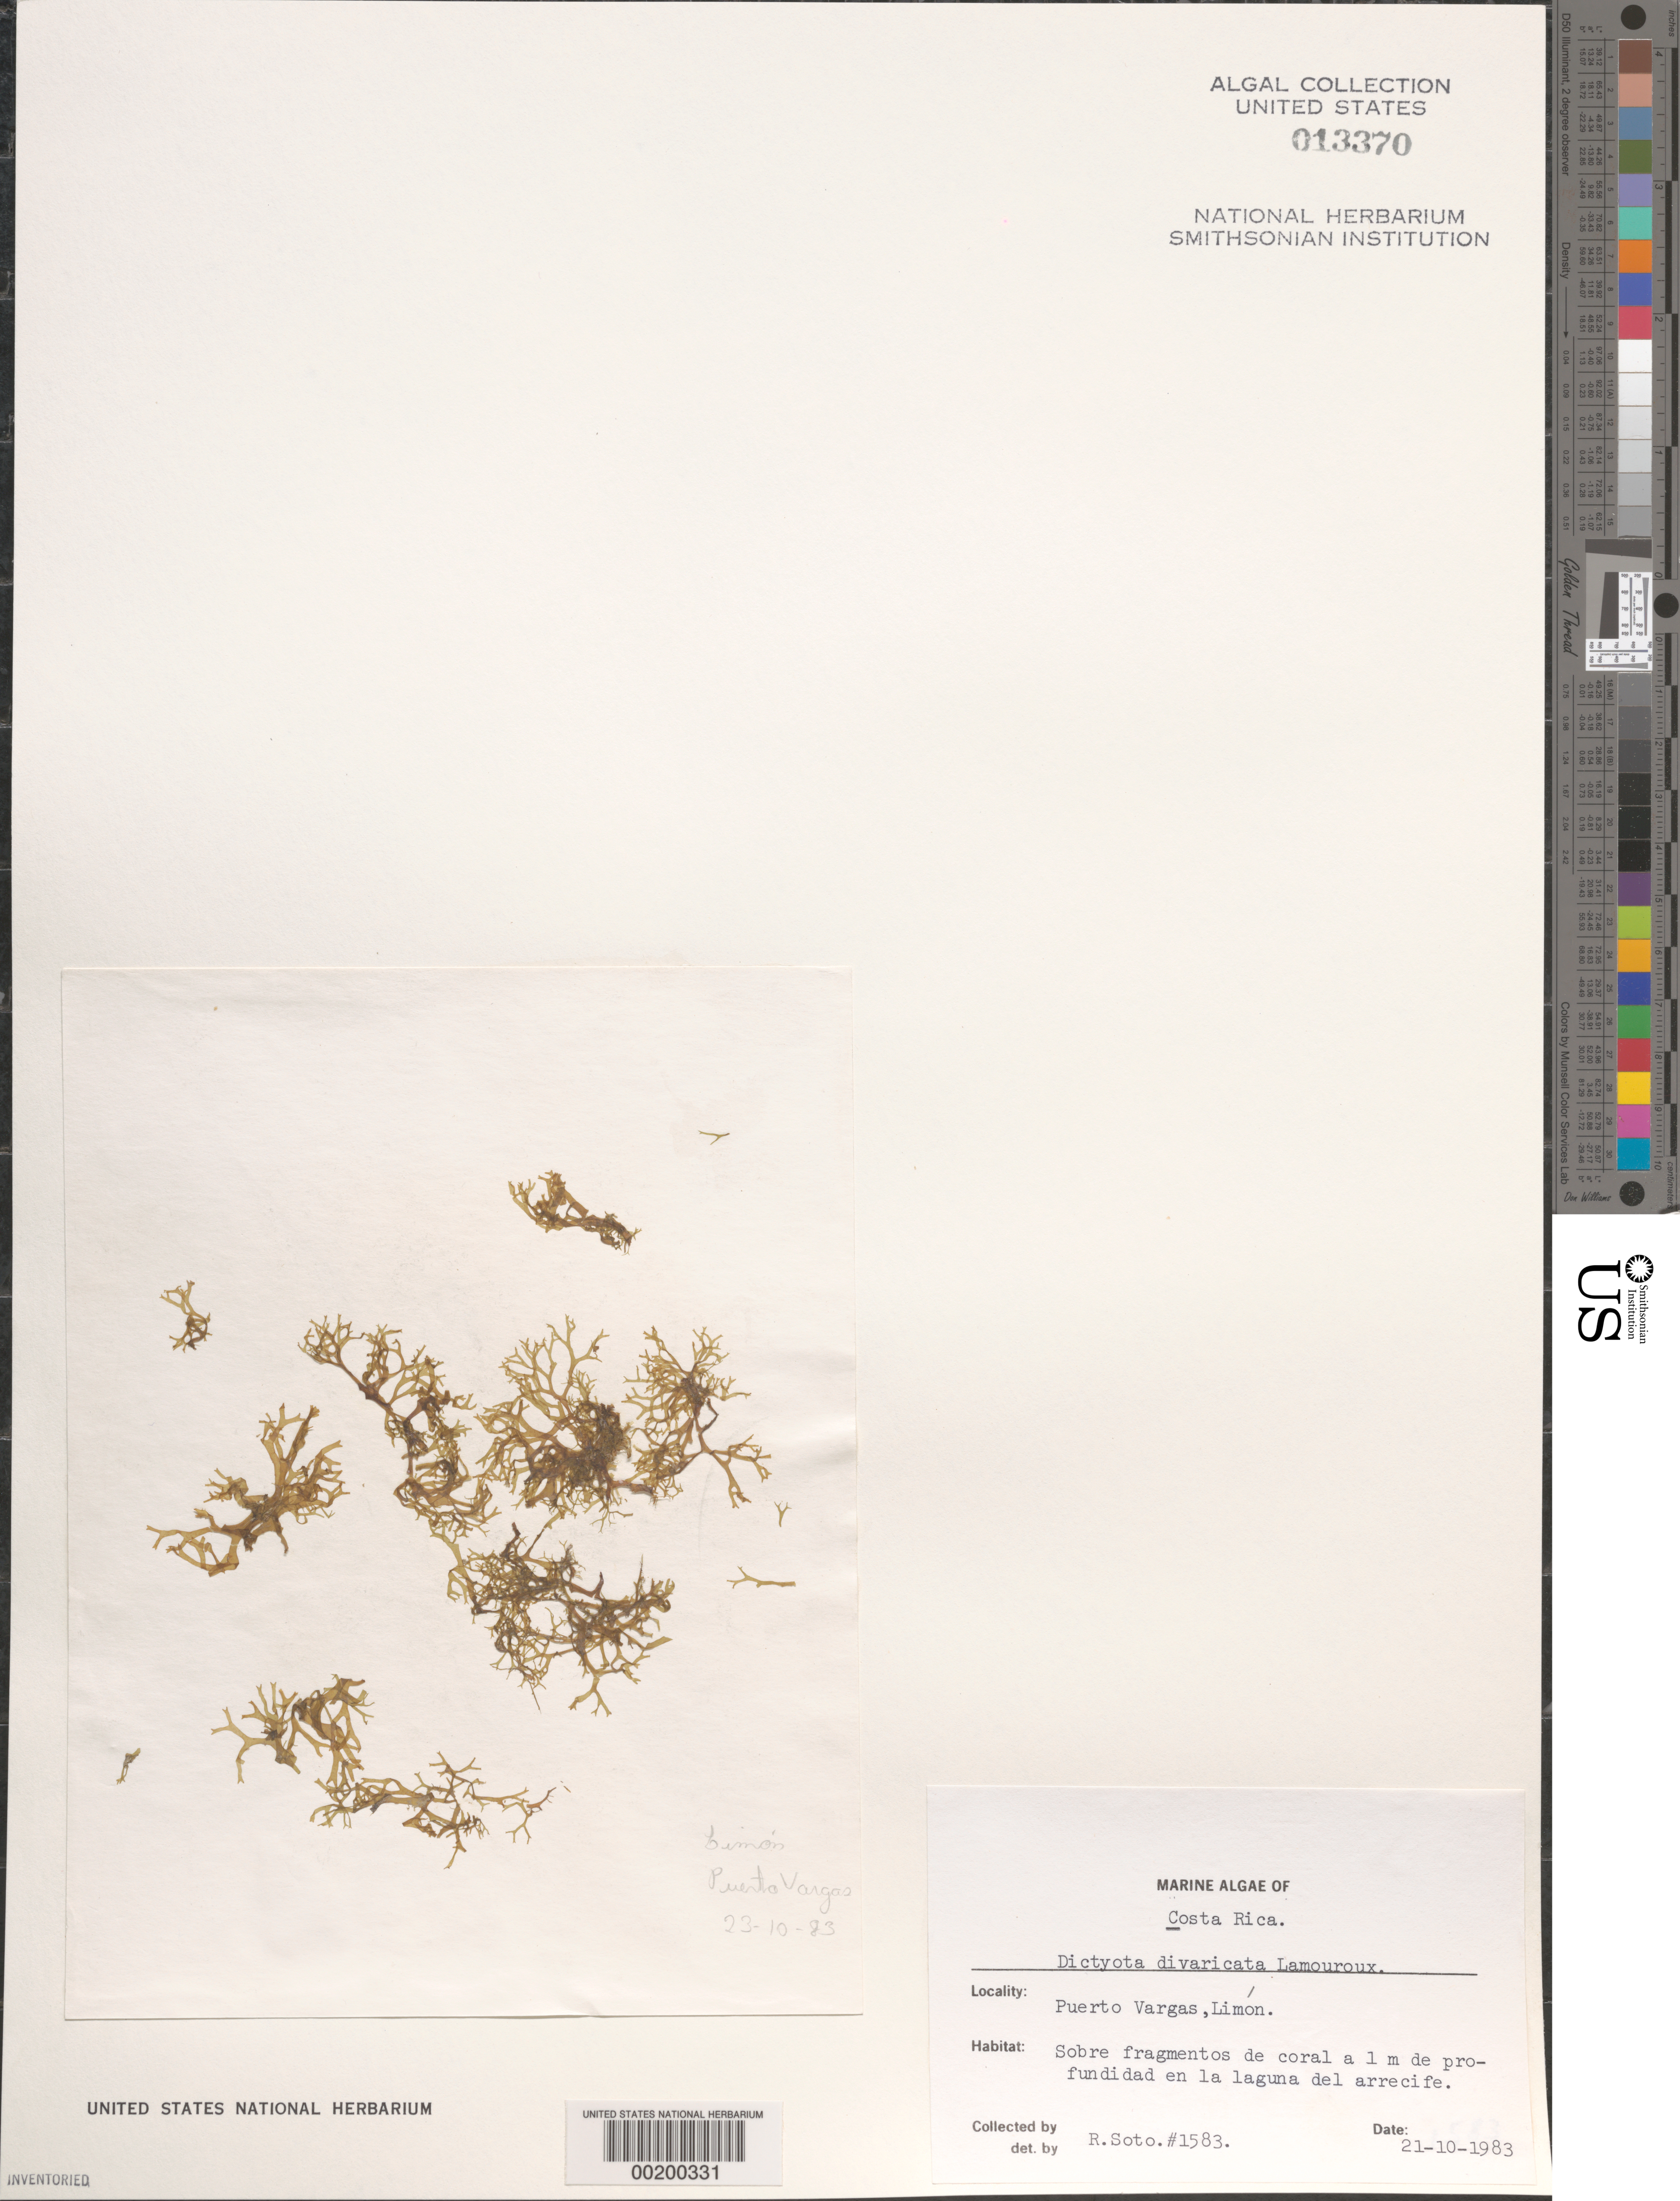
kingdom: Chromista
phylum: Ochrophyta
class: Phaeophyceae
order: Dictyotales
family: Dictyotaceae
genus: Dictyota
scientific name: Dictyota divaricata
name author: J.V.Lamouroux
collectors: R. Soto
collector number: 1583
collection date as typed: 21 Oct 1983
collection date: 1983-10-21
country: Costa Rica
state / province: Limón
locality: Puerto Vargas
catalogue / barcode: US 13370